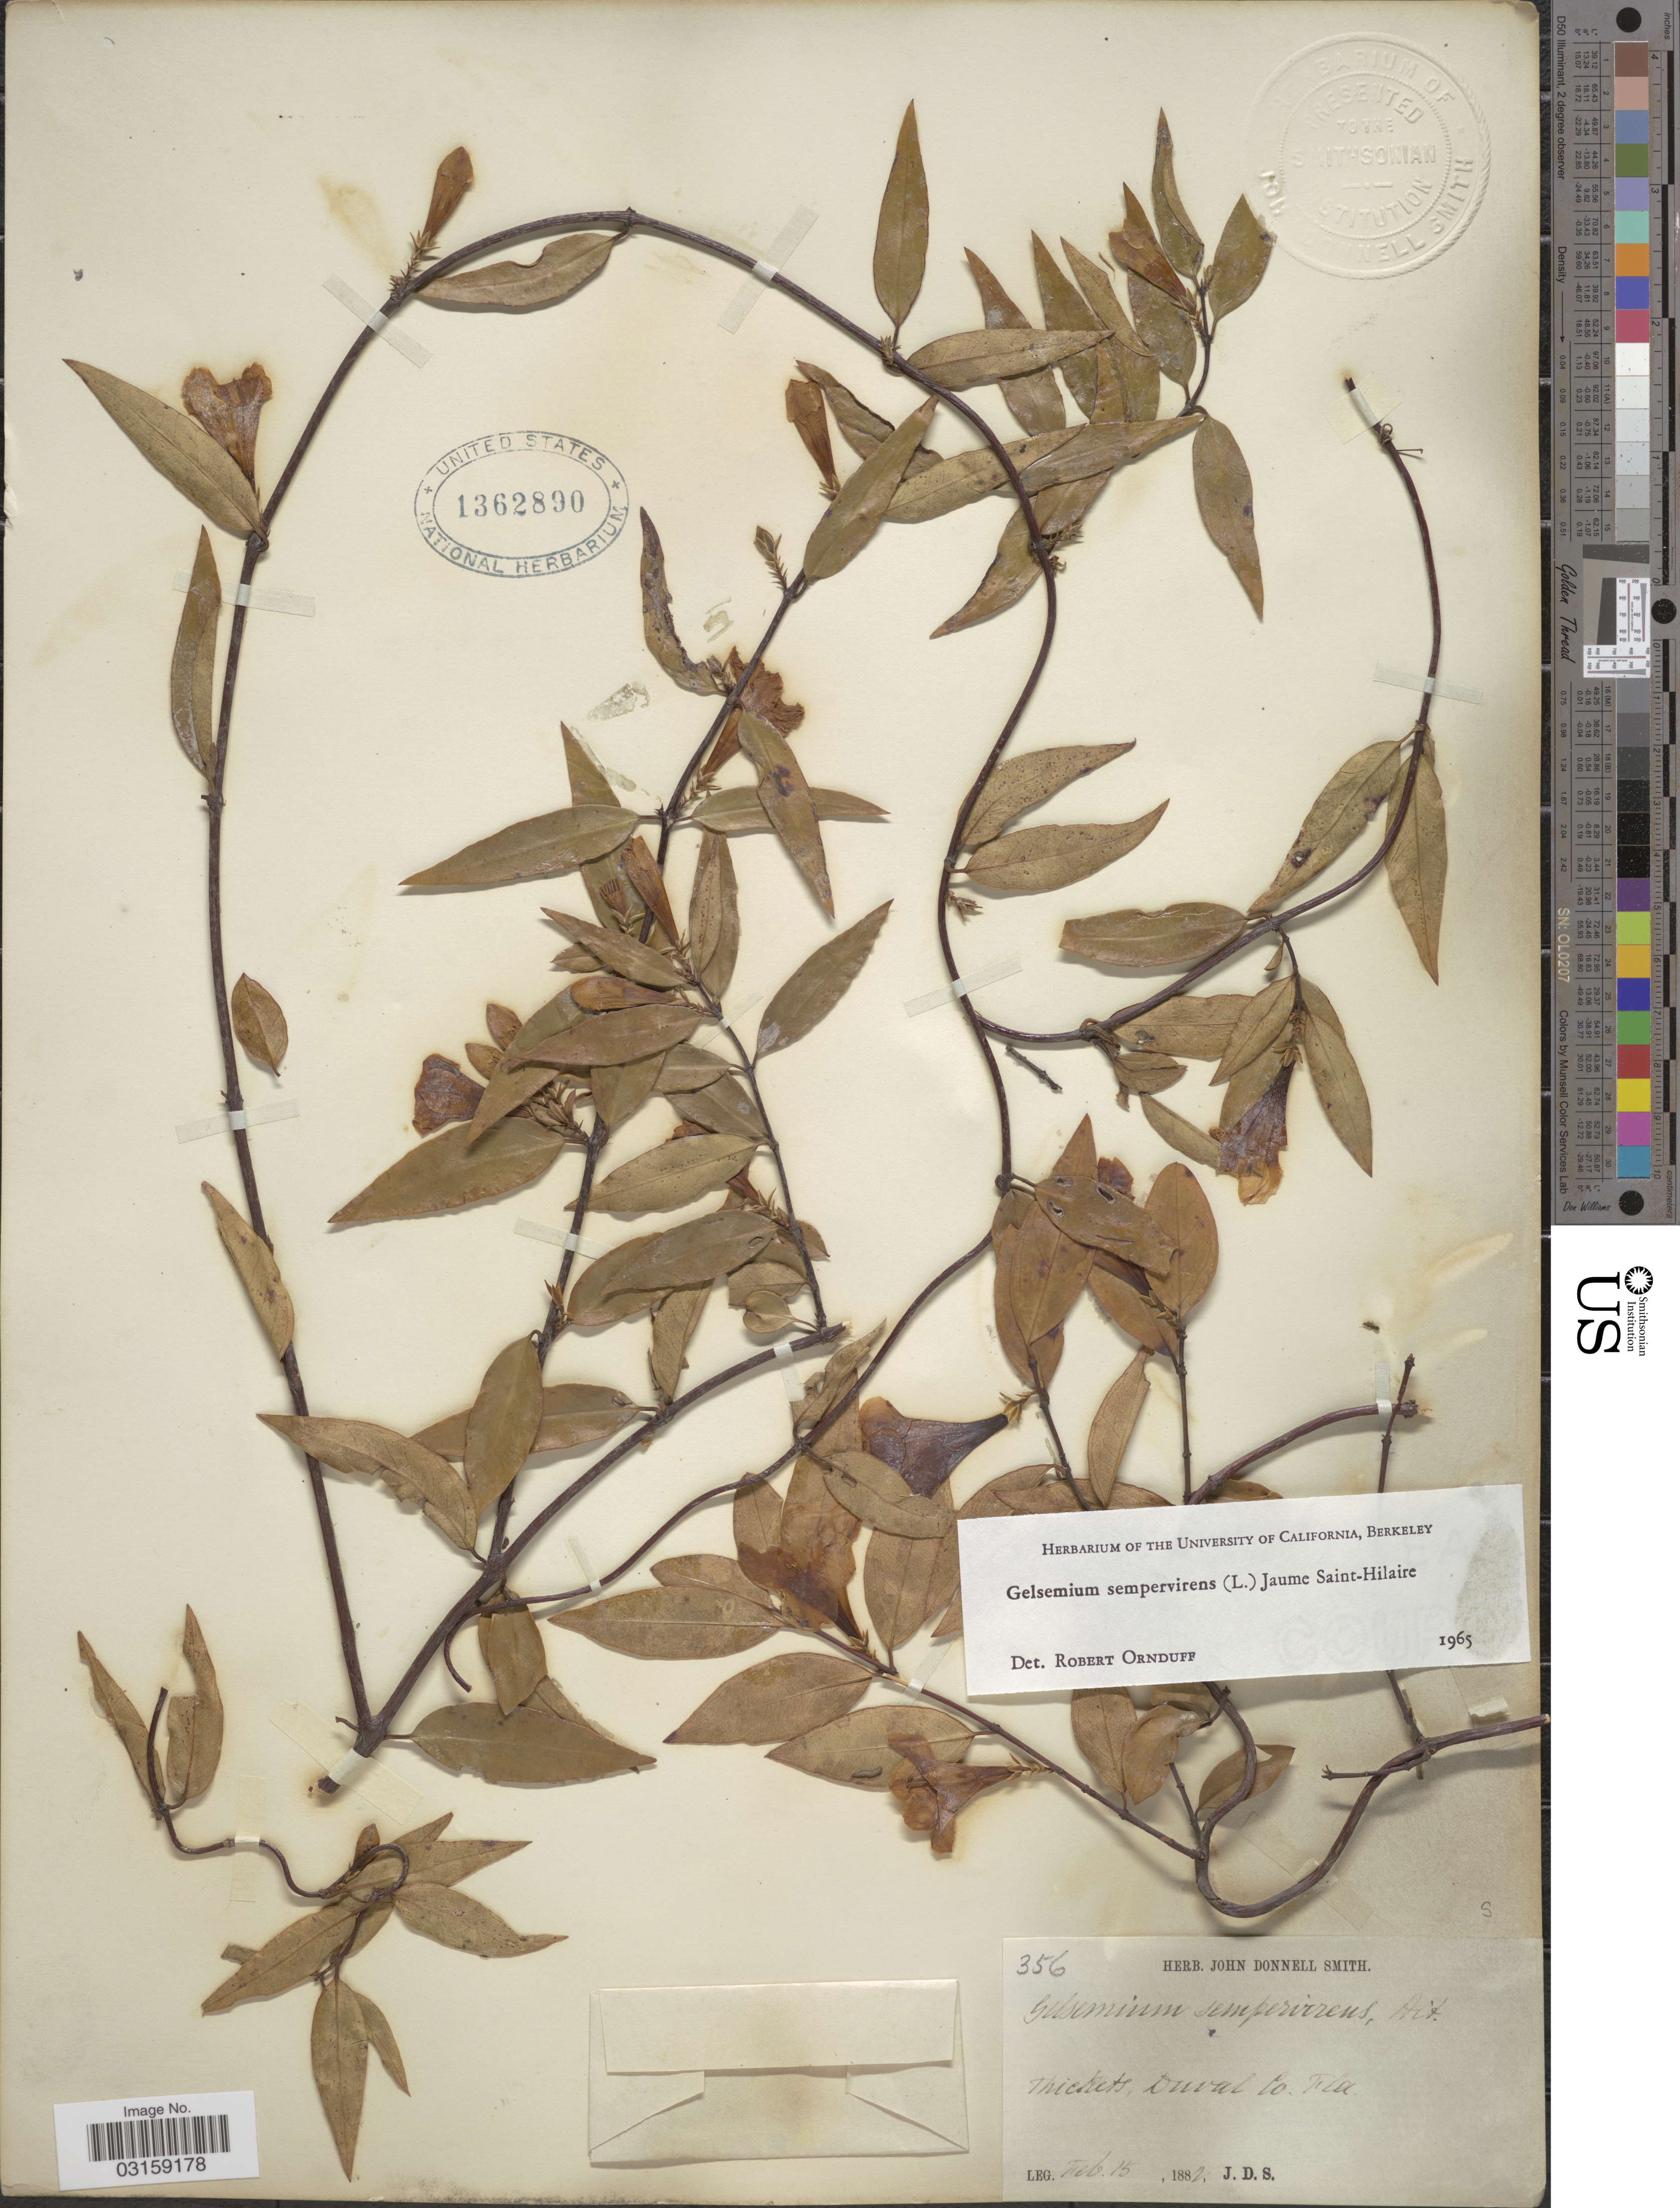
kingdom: Plantae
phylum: Tracheophyta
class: Magnoliopsida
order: Gentianales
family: Gelsemiaceae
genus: Gelsemium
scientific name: Gelsemium sempervirens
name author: (L.) J. St.-Hil.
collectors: J. Donnell Smith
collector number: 356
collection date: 1882-02-15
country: United States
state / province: Florida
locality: Thickets, Duval Co.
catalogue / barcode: US 1362890